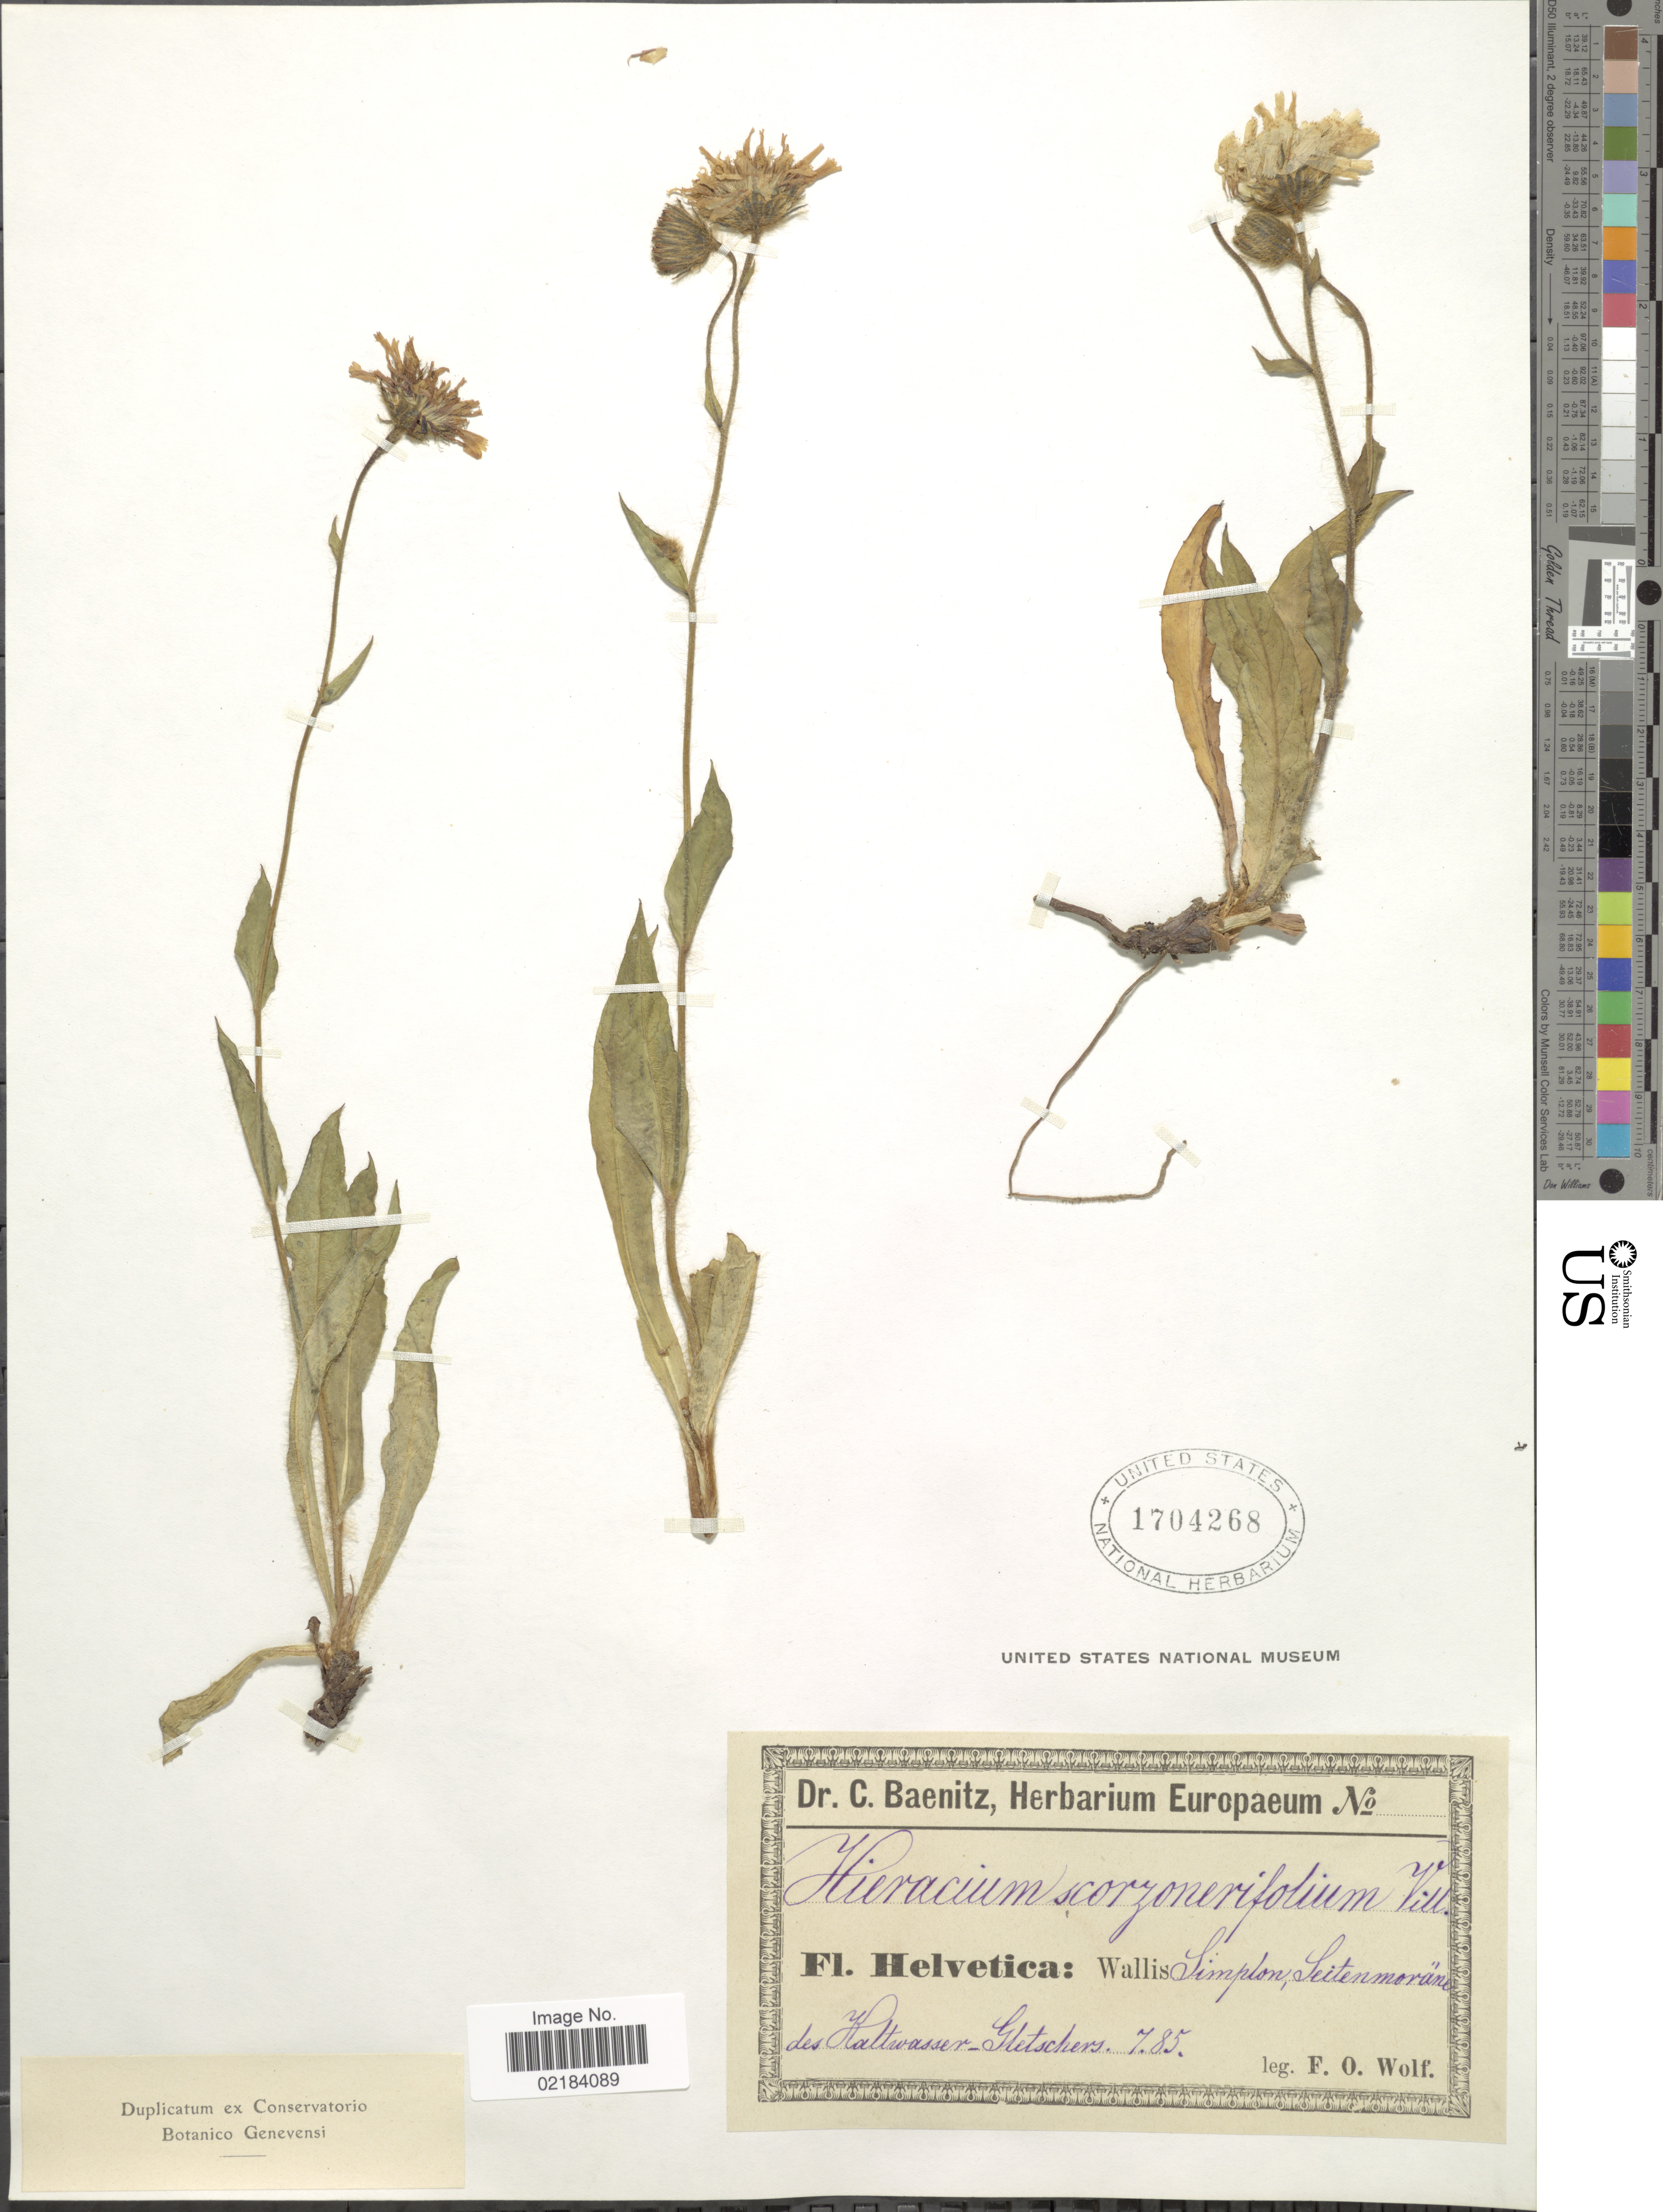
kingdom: Plantae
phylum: Tracheophyta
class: Magnoliopsida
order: Asterales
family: Asteraceae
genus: Hieracium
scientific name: Hieracium scorzonerifolium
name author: Vill.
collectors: F. Wolf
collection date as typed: Transcribed d/m/y: /7/85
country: Switzerland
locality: Fl. Helvetica: Wallis Simpton, seitenmoräne des Haltwasser-Gletschers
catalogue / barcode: US 1704268